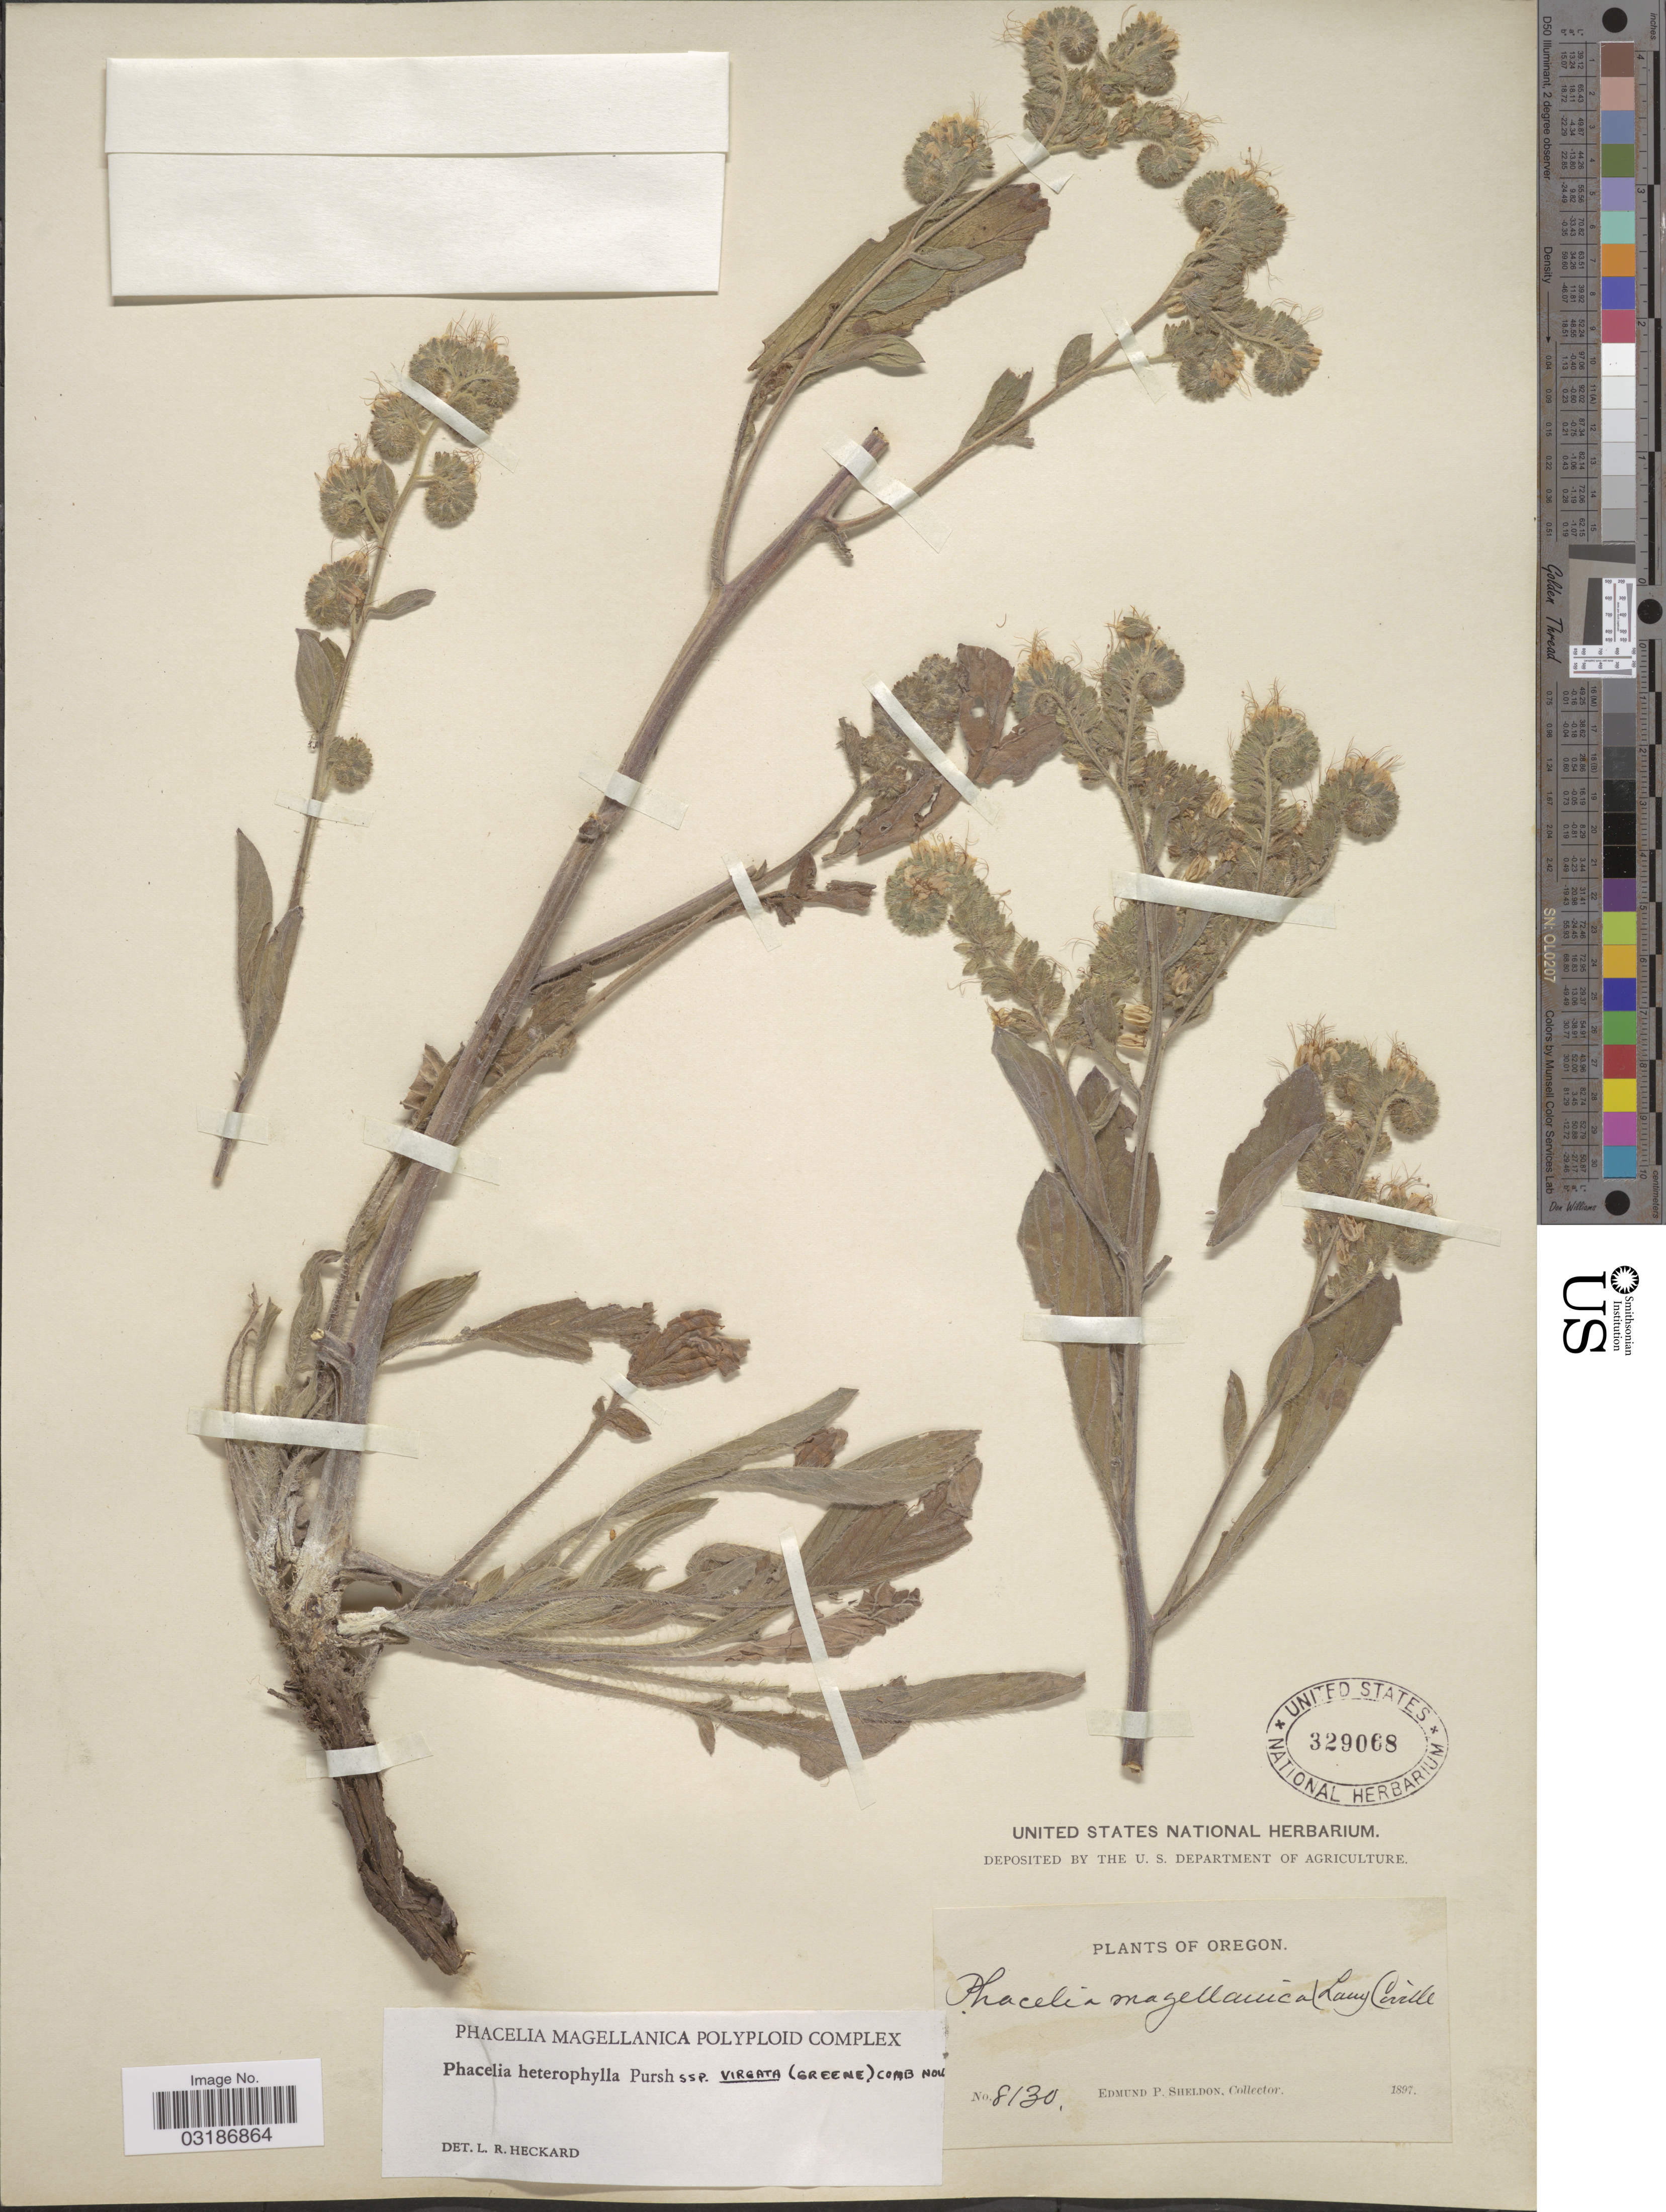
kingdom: Plantae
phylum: Tracheophyta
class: Magnoliopsida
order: Boraginales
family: Hydrophyllaceae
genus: Phacelia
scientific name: Phacelia heterophylla subsp. virgata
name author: (Greene) Heckard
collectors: E. P. Sheldon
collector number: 8130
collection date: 1897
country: United States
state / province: Oregon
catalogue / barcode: US 329068